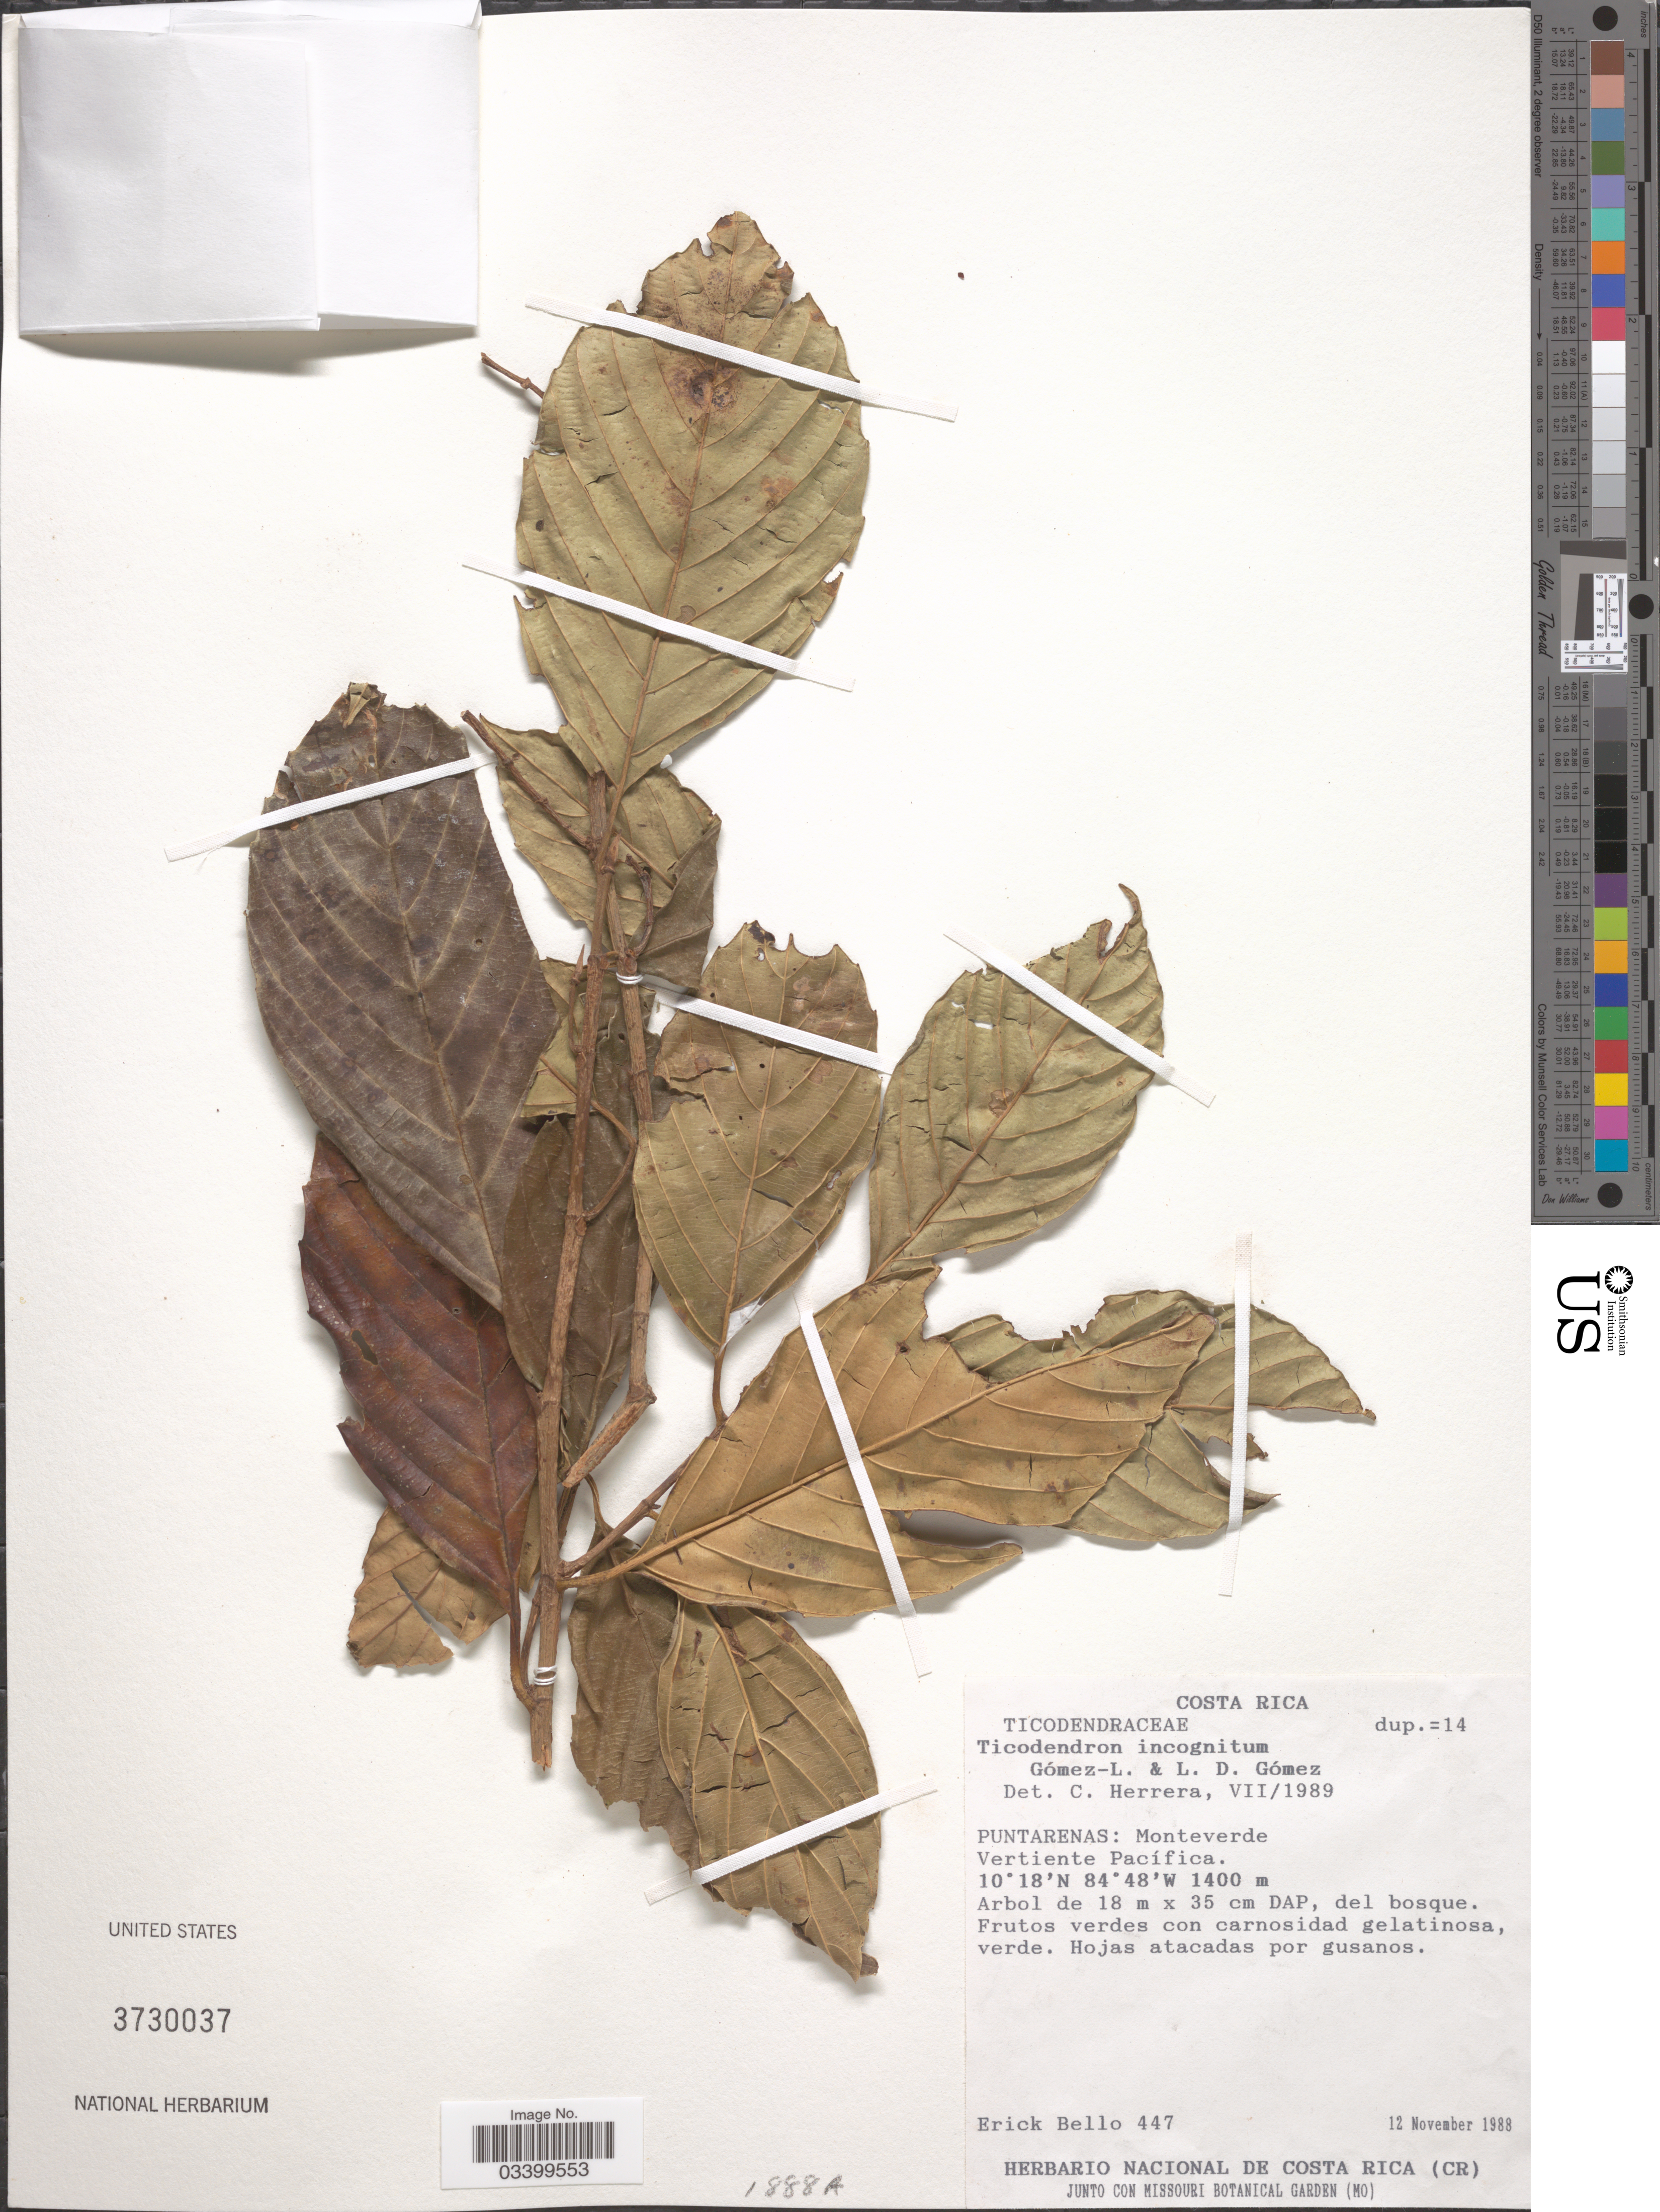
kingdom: Plantae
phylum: Tracheophyta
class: Magnoliopsida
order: Fagales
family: Ticodendraceae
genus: Ticodendron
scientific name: Ticodendron incognitum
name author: Gómez-Laur. & L.D. Gómez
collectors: E. Bello C.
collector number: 447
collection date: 1988-11-12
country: Costa Rica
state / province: Puntarenas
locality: Monteverde. Vertiente Pacífica.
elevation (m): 1400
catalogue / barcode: US 3730037